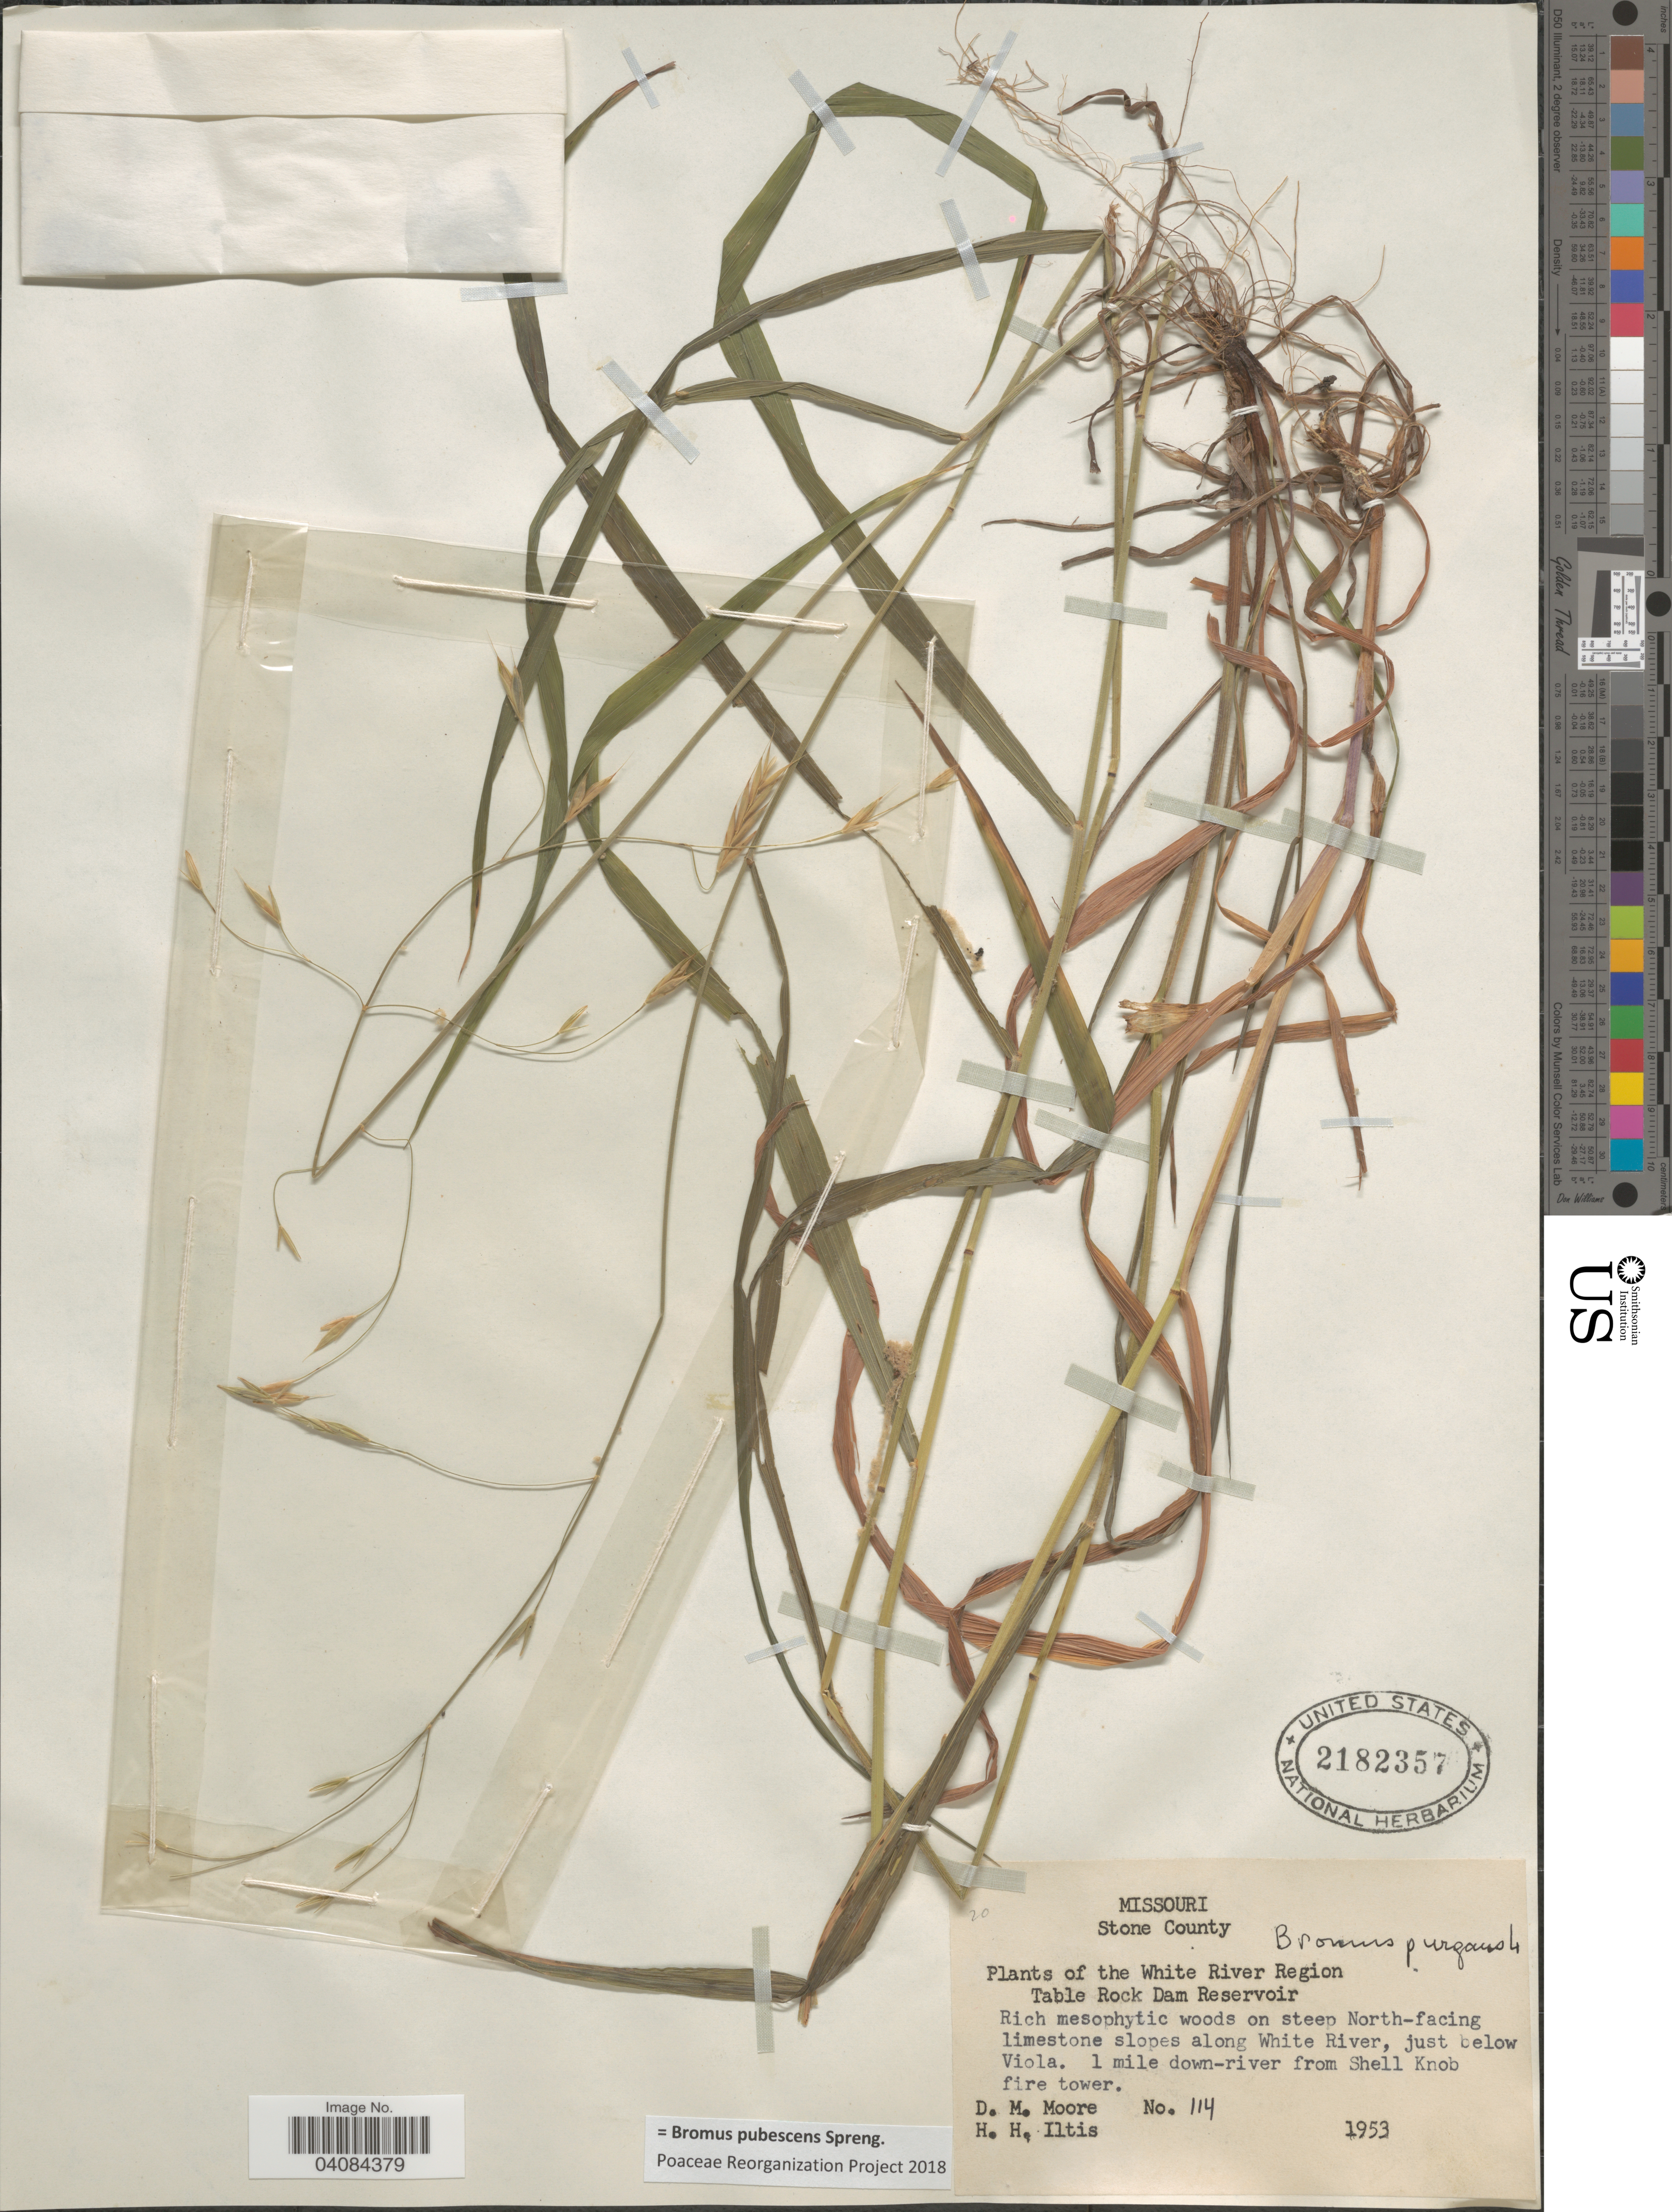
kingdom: Plantae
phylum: Tracheophyta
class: Liliopsida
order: Poales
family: Poaceae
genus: Bromus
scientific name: Bromus pubescens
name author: Muhl. ex Willd.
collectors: D. Moore & H. H. Iltis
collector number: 114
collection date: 1953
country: United States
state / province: Missouri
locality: Stone County. The White River Region, Table Rock Dam Reservoir. On steep North-facing limestone slopes along White River, just below Viola. 1 mile down-river from Shell Knob fire tower.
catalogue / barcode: US 2182357